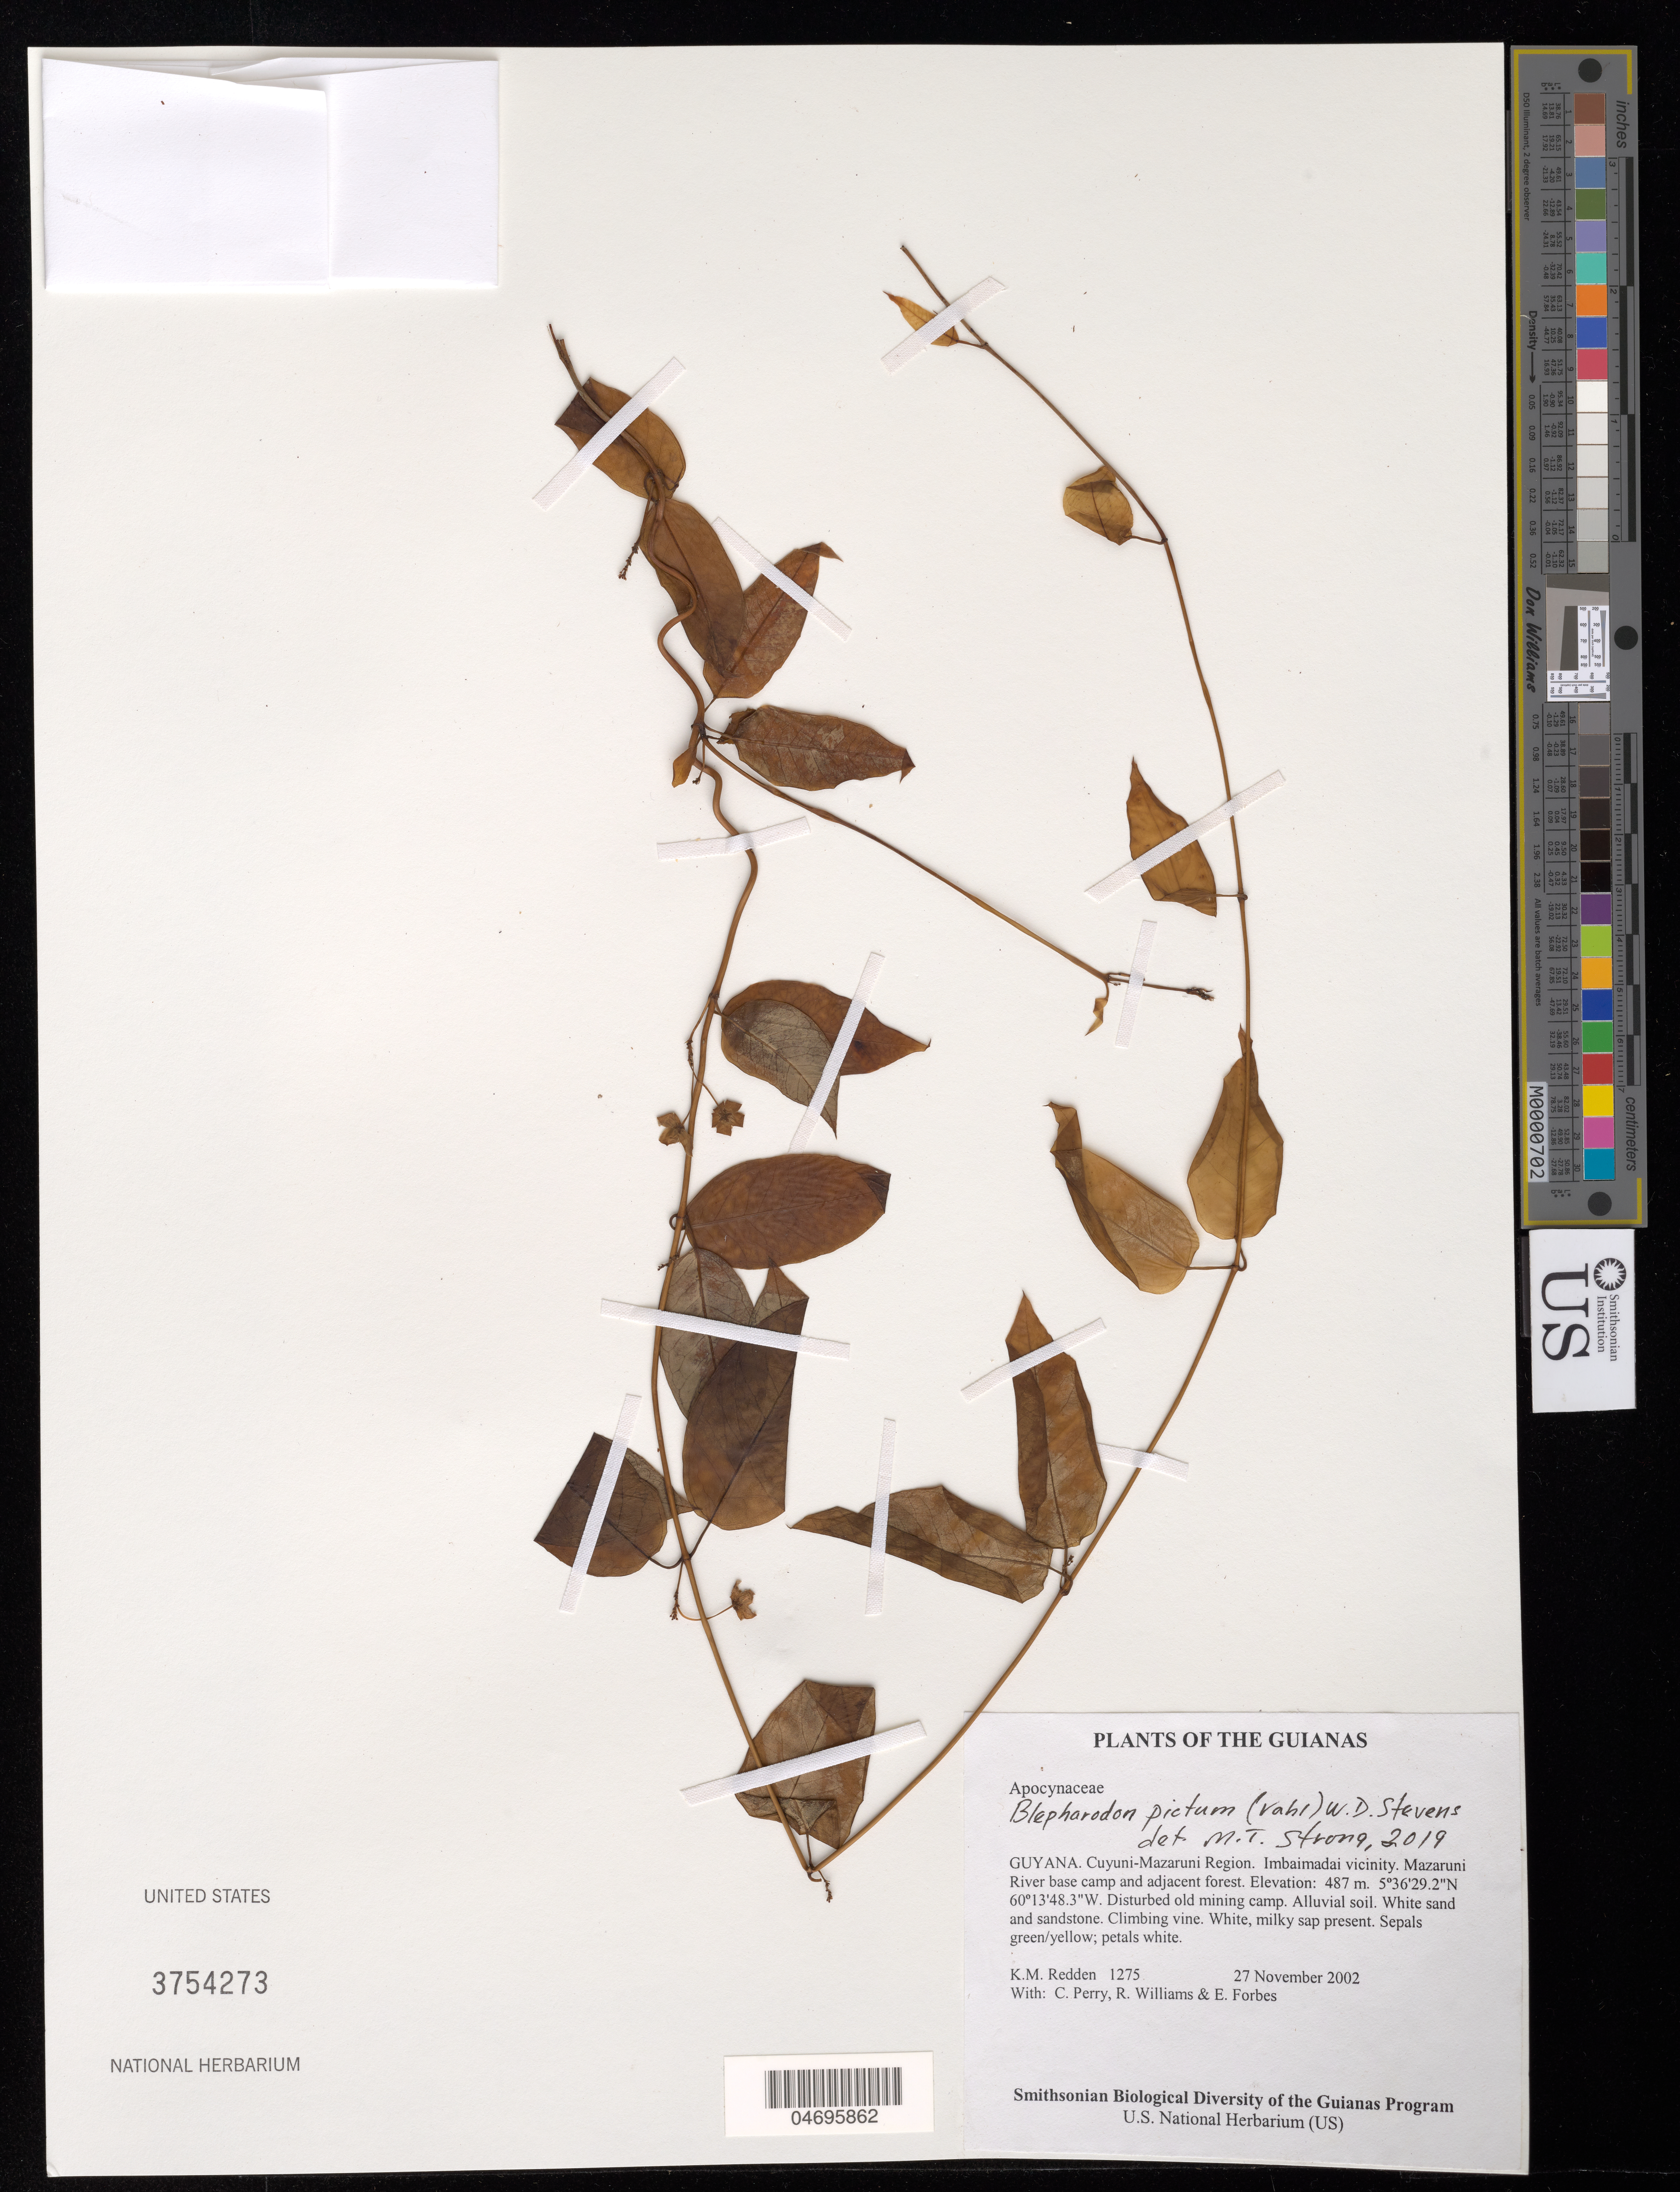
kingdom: Plantae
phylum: Tracheophyta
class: Magnoliopsida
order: Gentianales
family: Apocynaceae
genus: Blepharodon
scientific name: Blepharodon pictum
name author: (Vahl) W.D. Stevens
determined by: Strong, Mark T., (BOT), Smithsonian Institution - National Museum of Natural History (UNITED STATES)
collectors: K. M. Redden, C. Perry, R. Williams & E. Forbes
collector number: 1275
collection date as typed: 27 November 2002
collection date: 2002-11-27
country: Guyana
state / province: Cuyuni-Mazaruni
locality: Imbaimadai vicinity. Mazaruni River base camp and adjacent forest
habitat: Disturbed old mining camp. Alluvial soil. White sand and sandstone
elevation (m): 487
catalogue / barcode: US 3754273